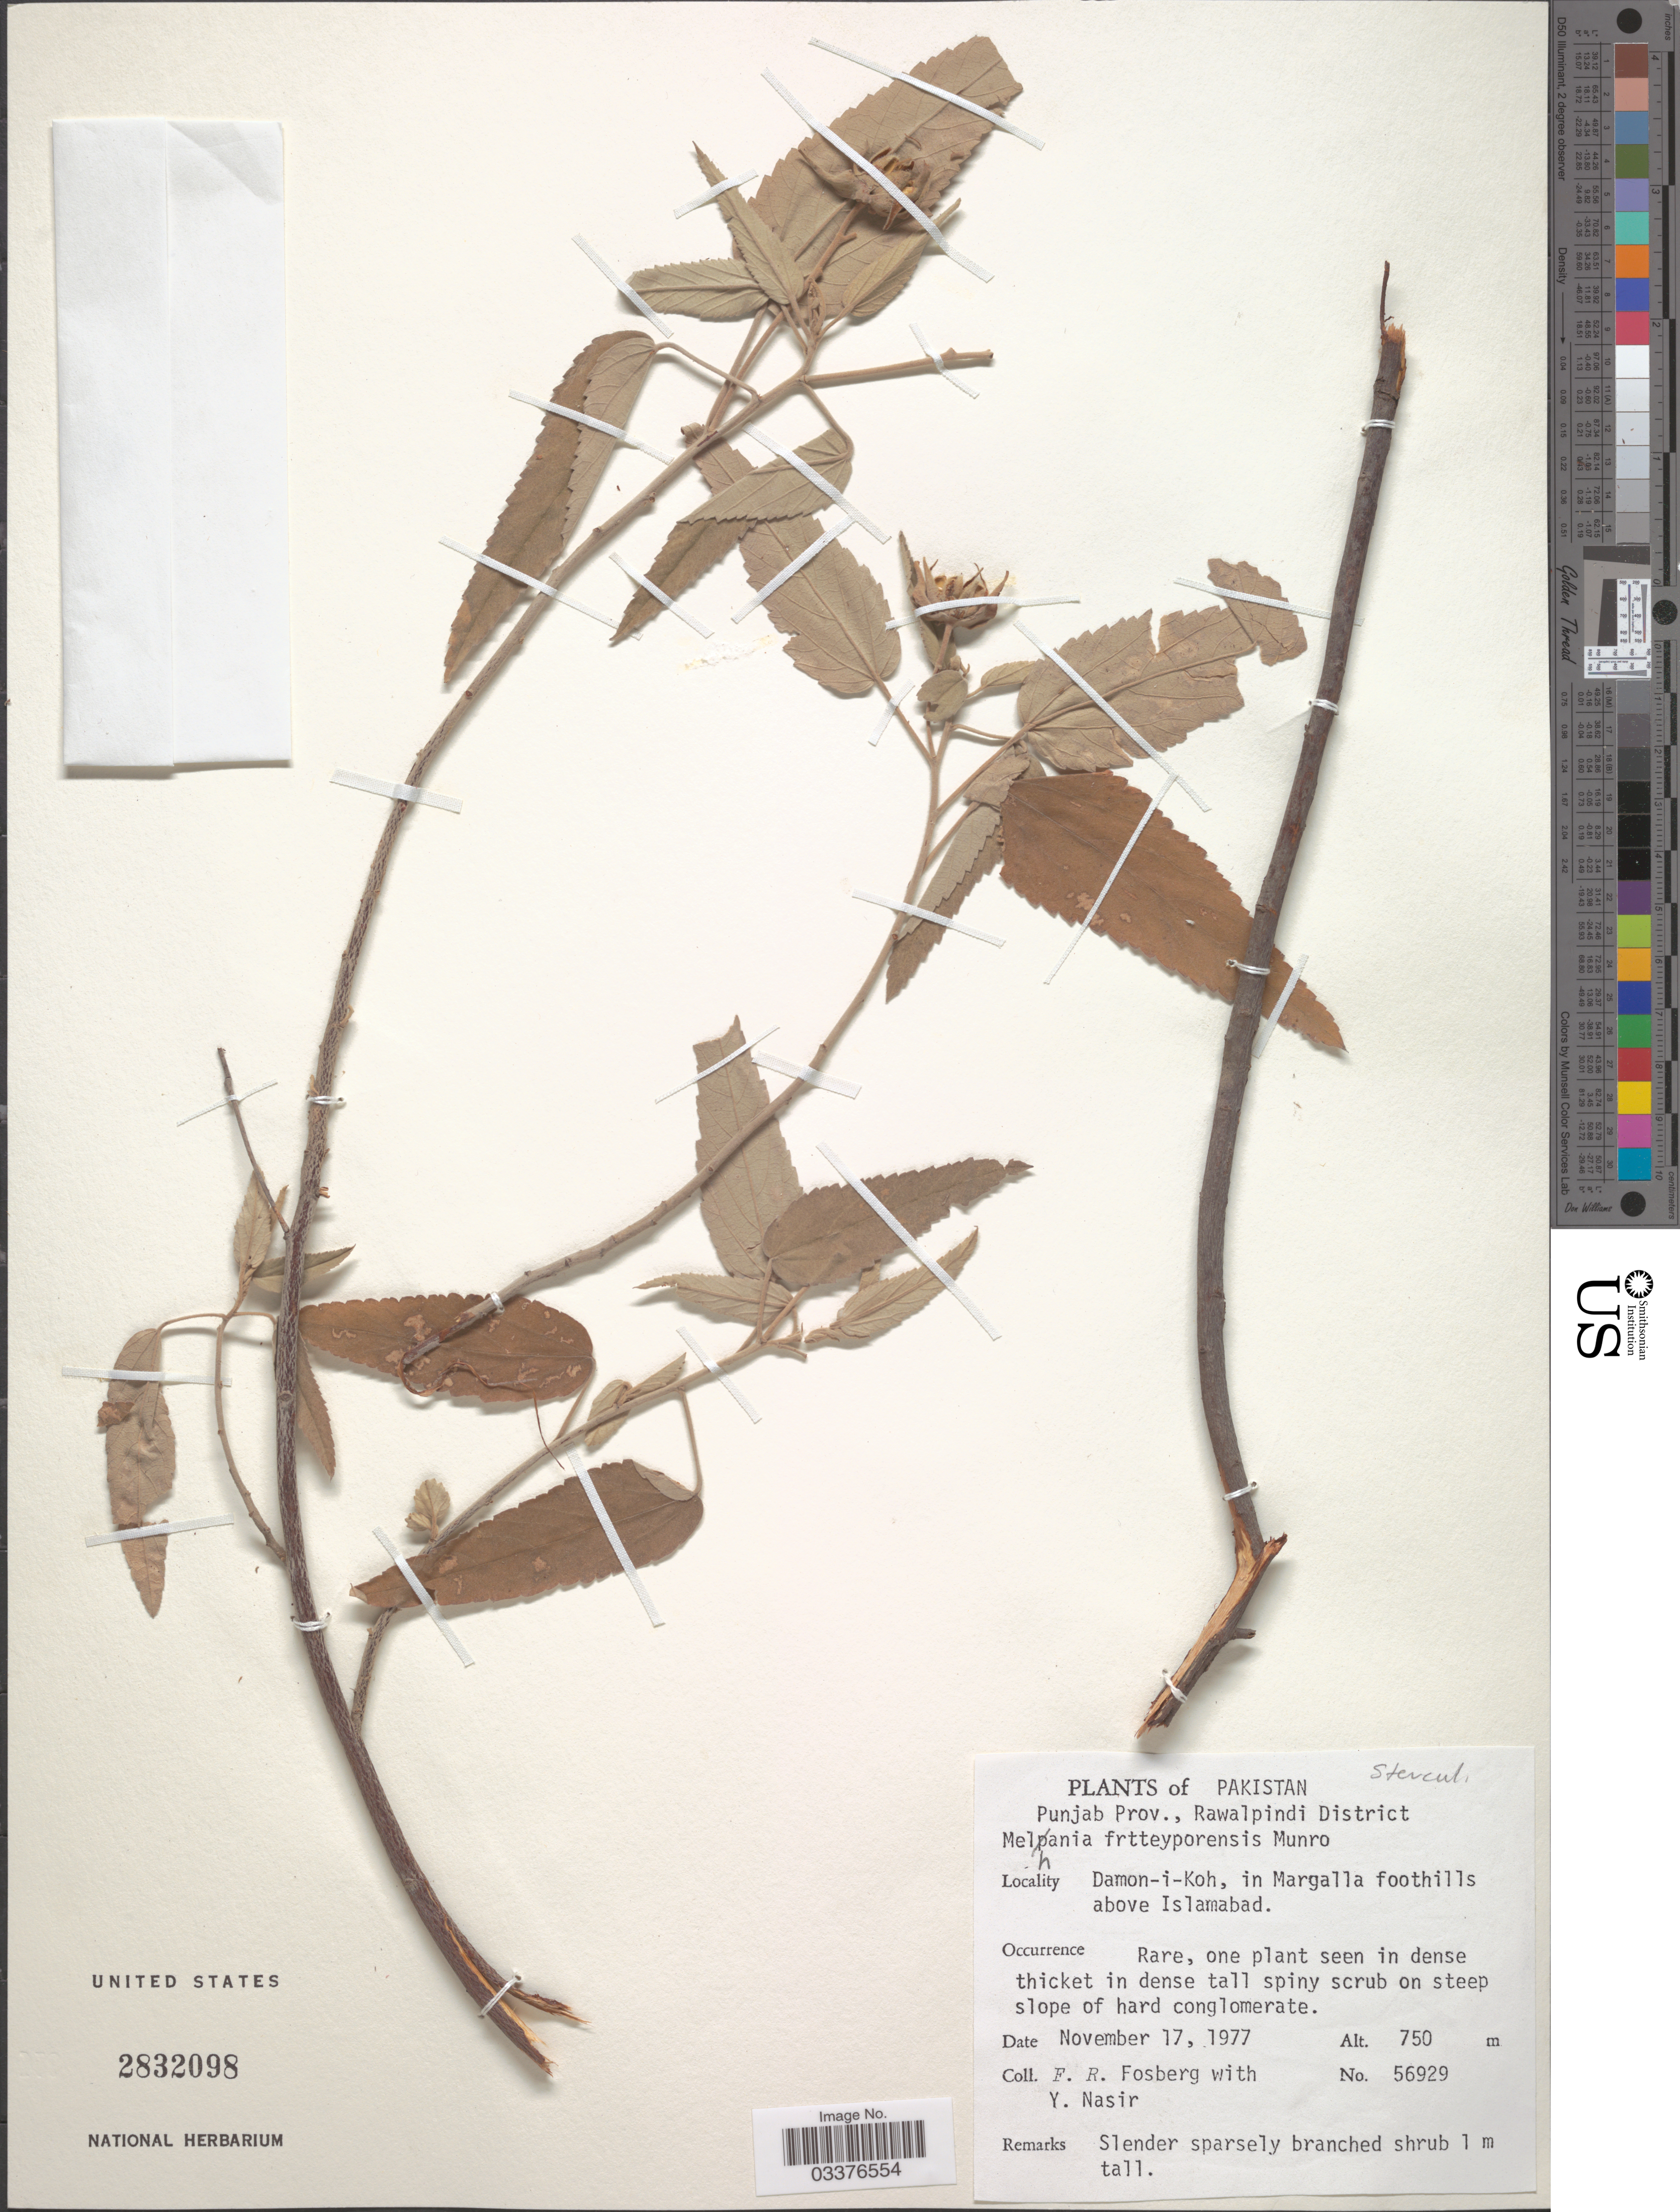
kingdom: Plantae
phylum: Tracheophyta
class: Magnoliopsida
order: Malvales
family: Malvaceae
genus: Melhania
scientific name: Melhania futteyporensis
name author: Munro ex Mast.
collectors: F. R. Fosberg & Y. Nasir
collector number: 56929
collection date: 1977-11-17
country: Pakistan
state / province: Punjab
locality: Rawalpindi District. Damon-i-Koh, in Margalla foothills above Islamabad.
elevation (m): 750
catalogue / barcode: US 2832098